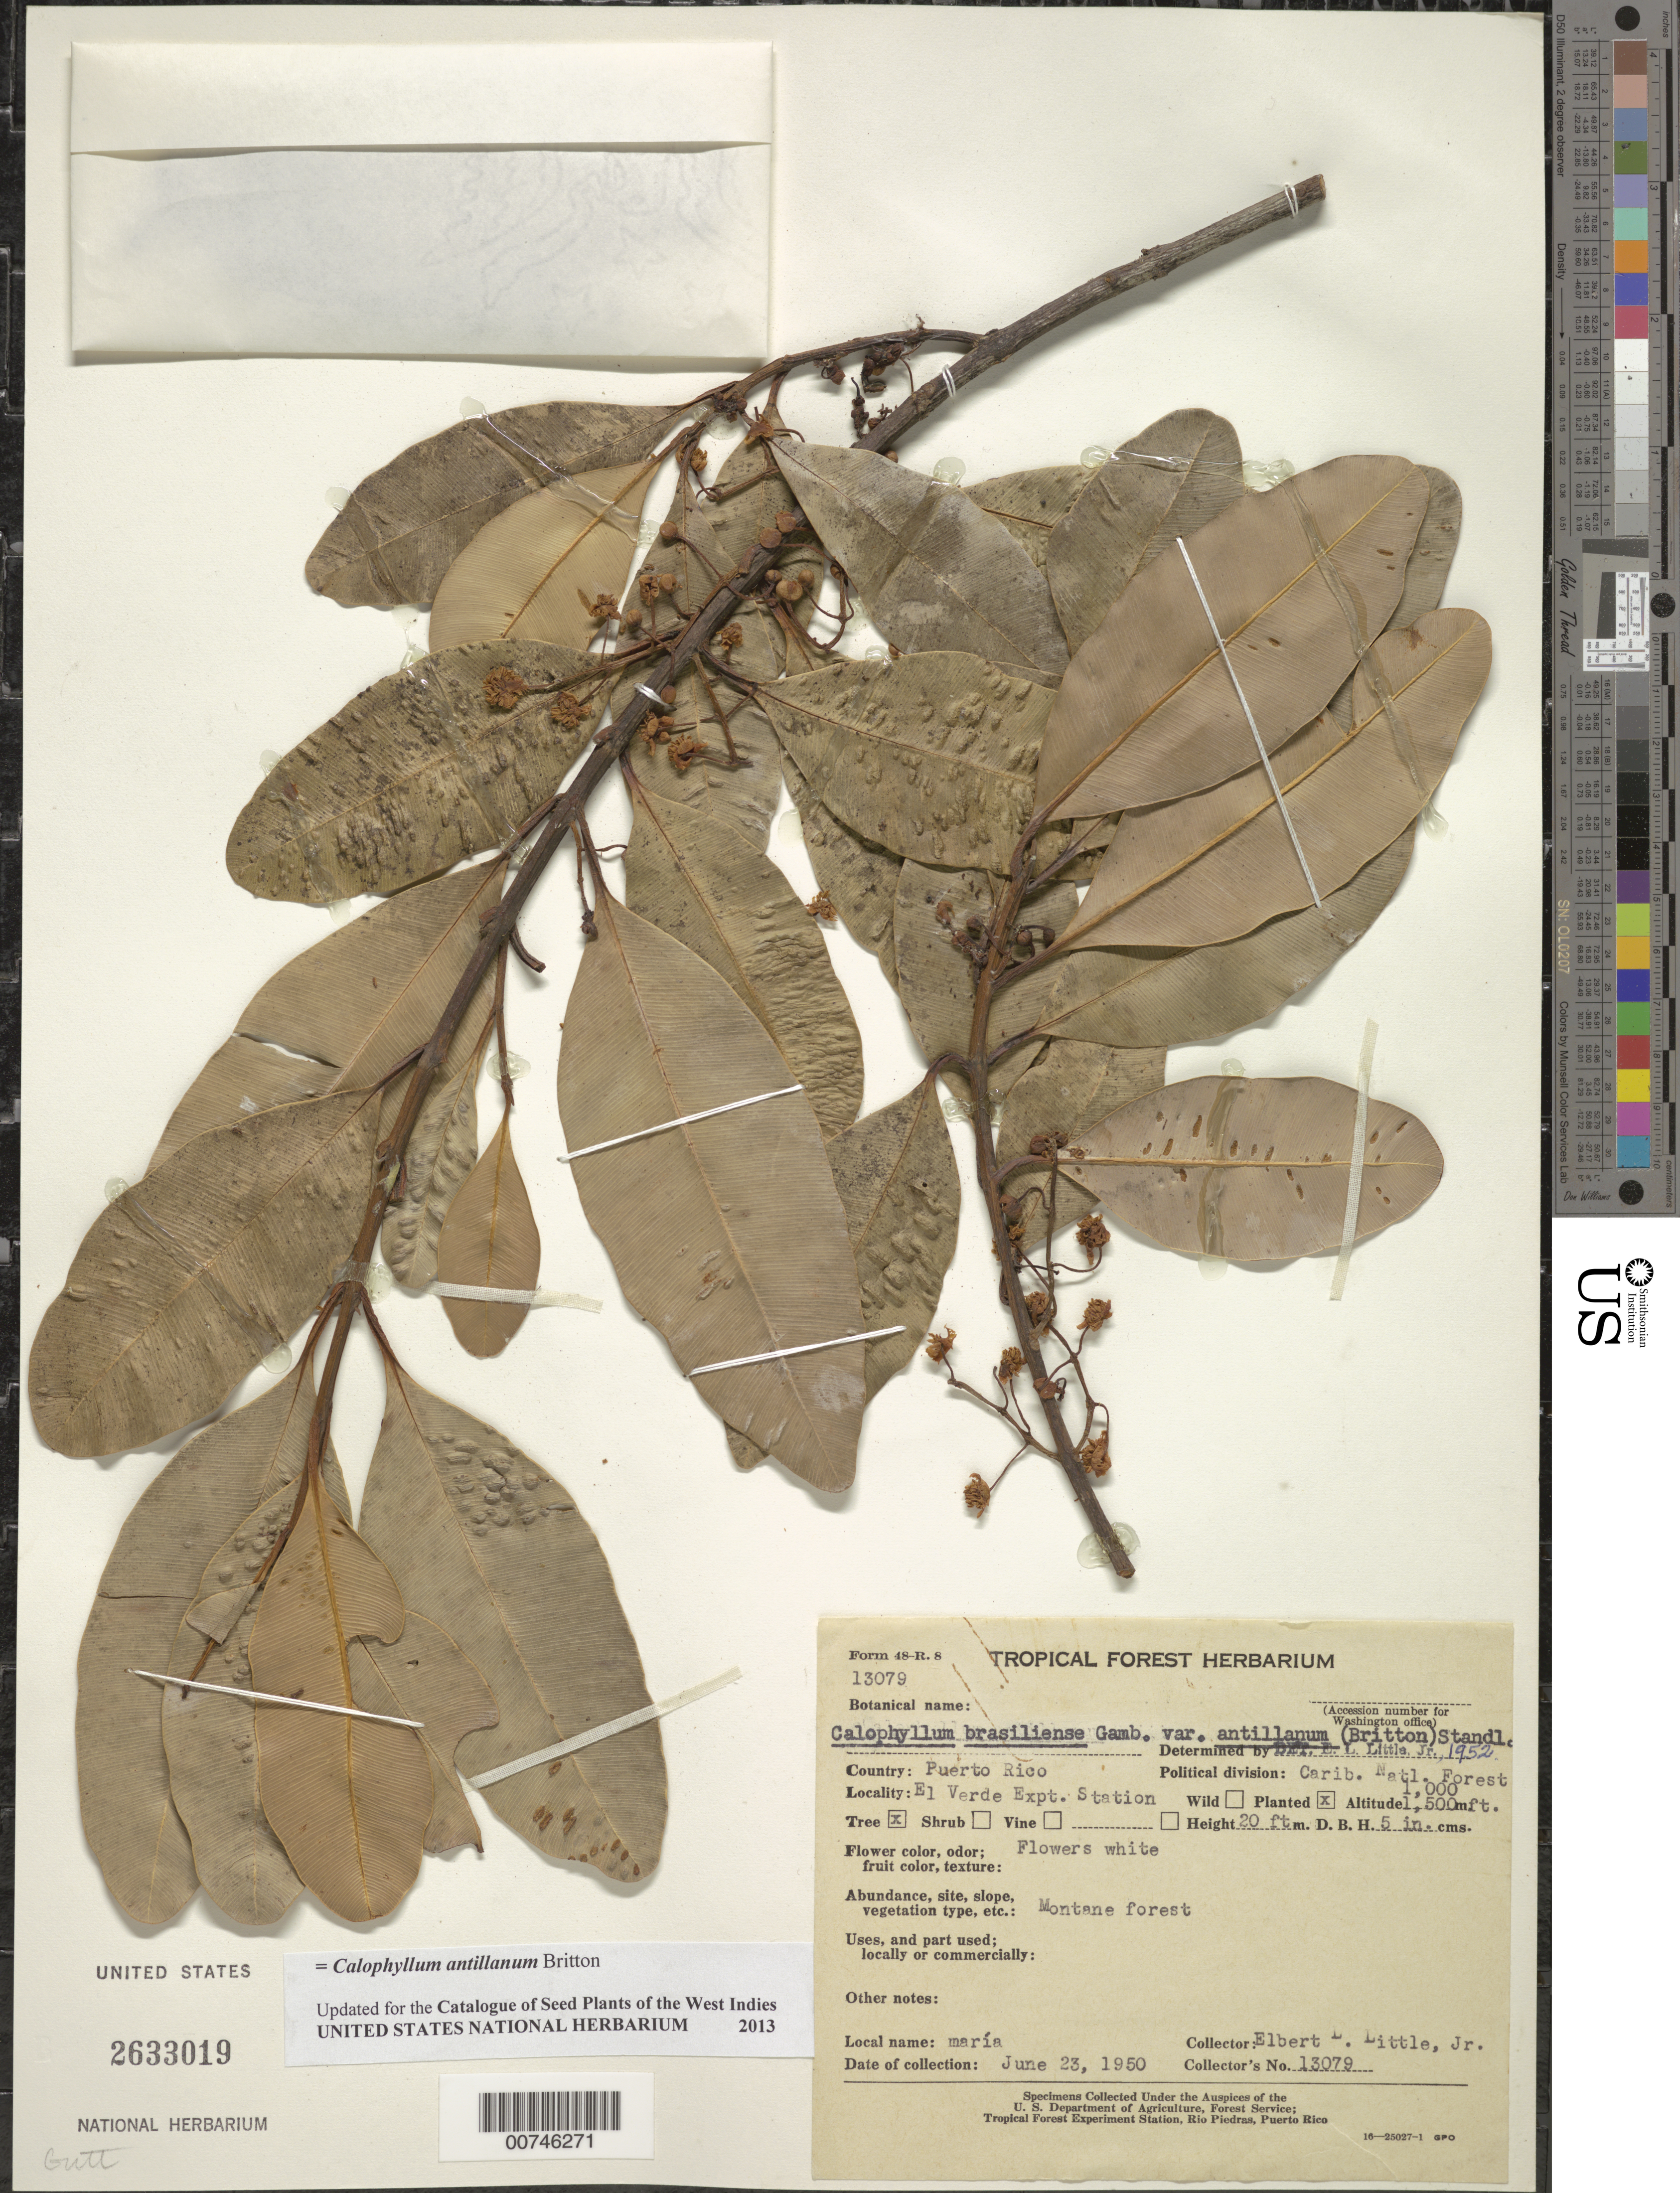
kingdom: Plantae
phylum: Tracheophyta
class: Magnoliopsida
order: Malpighiales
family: Calophyllaceae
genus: Calophyllum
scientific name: Calophyllum antillanum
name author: Britton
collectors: E. L. Little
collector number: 13079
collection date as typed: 23 Jun 1950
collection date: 1950-06-23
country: Puerto Rico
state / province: Río Grande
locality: El Verde Expt. Station, Caribbean National Forest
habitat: Montane forest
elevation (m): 305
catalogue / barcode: US 2633019